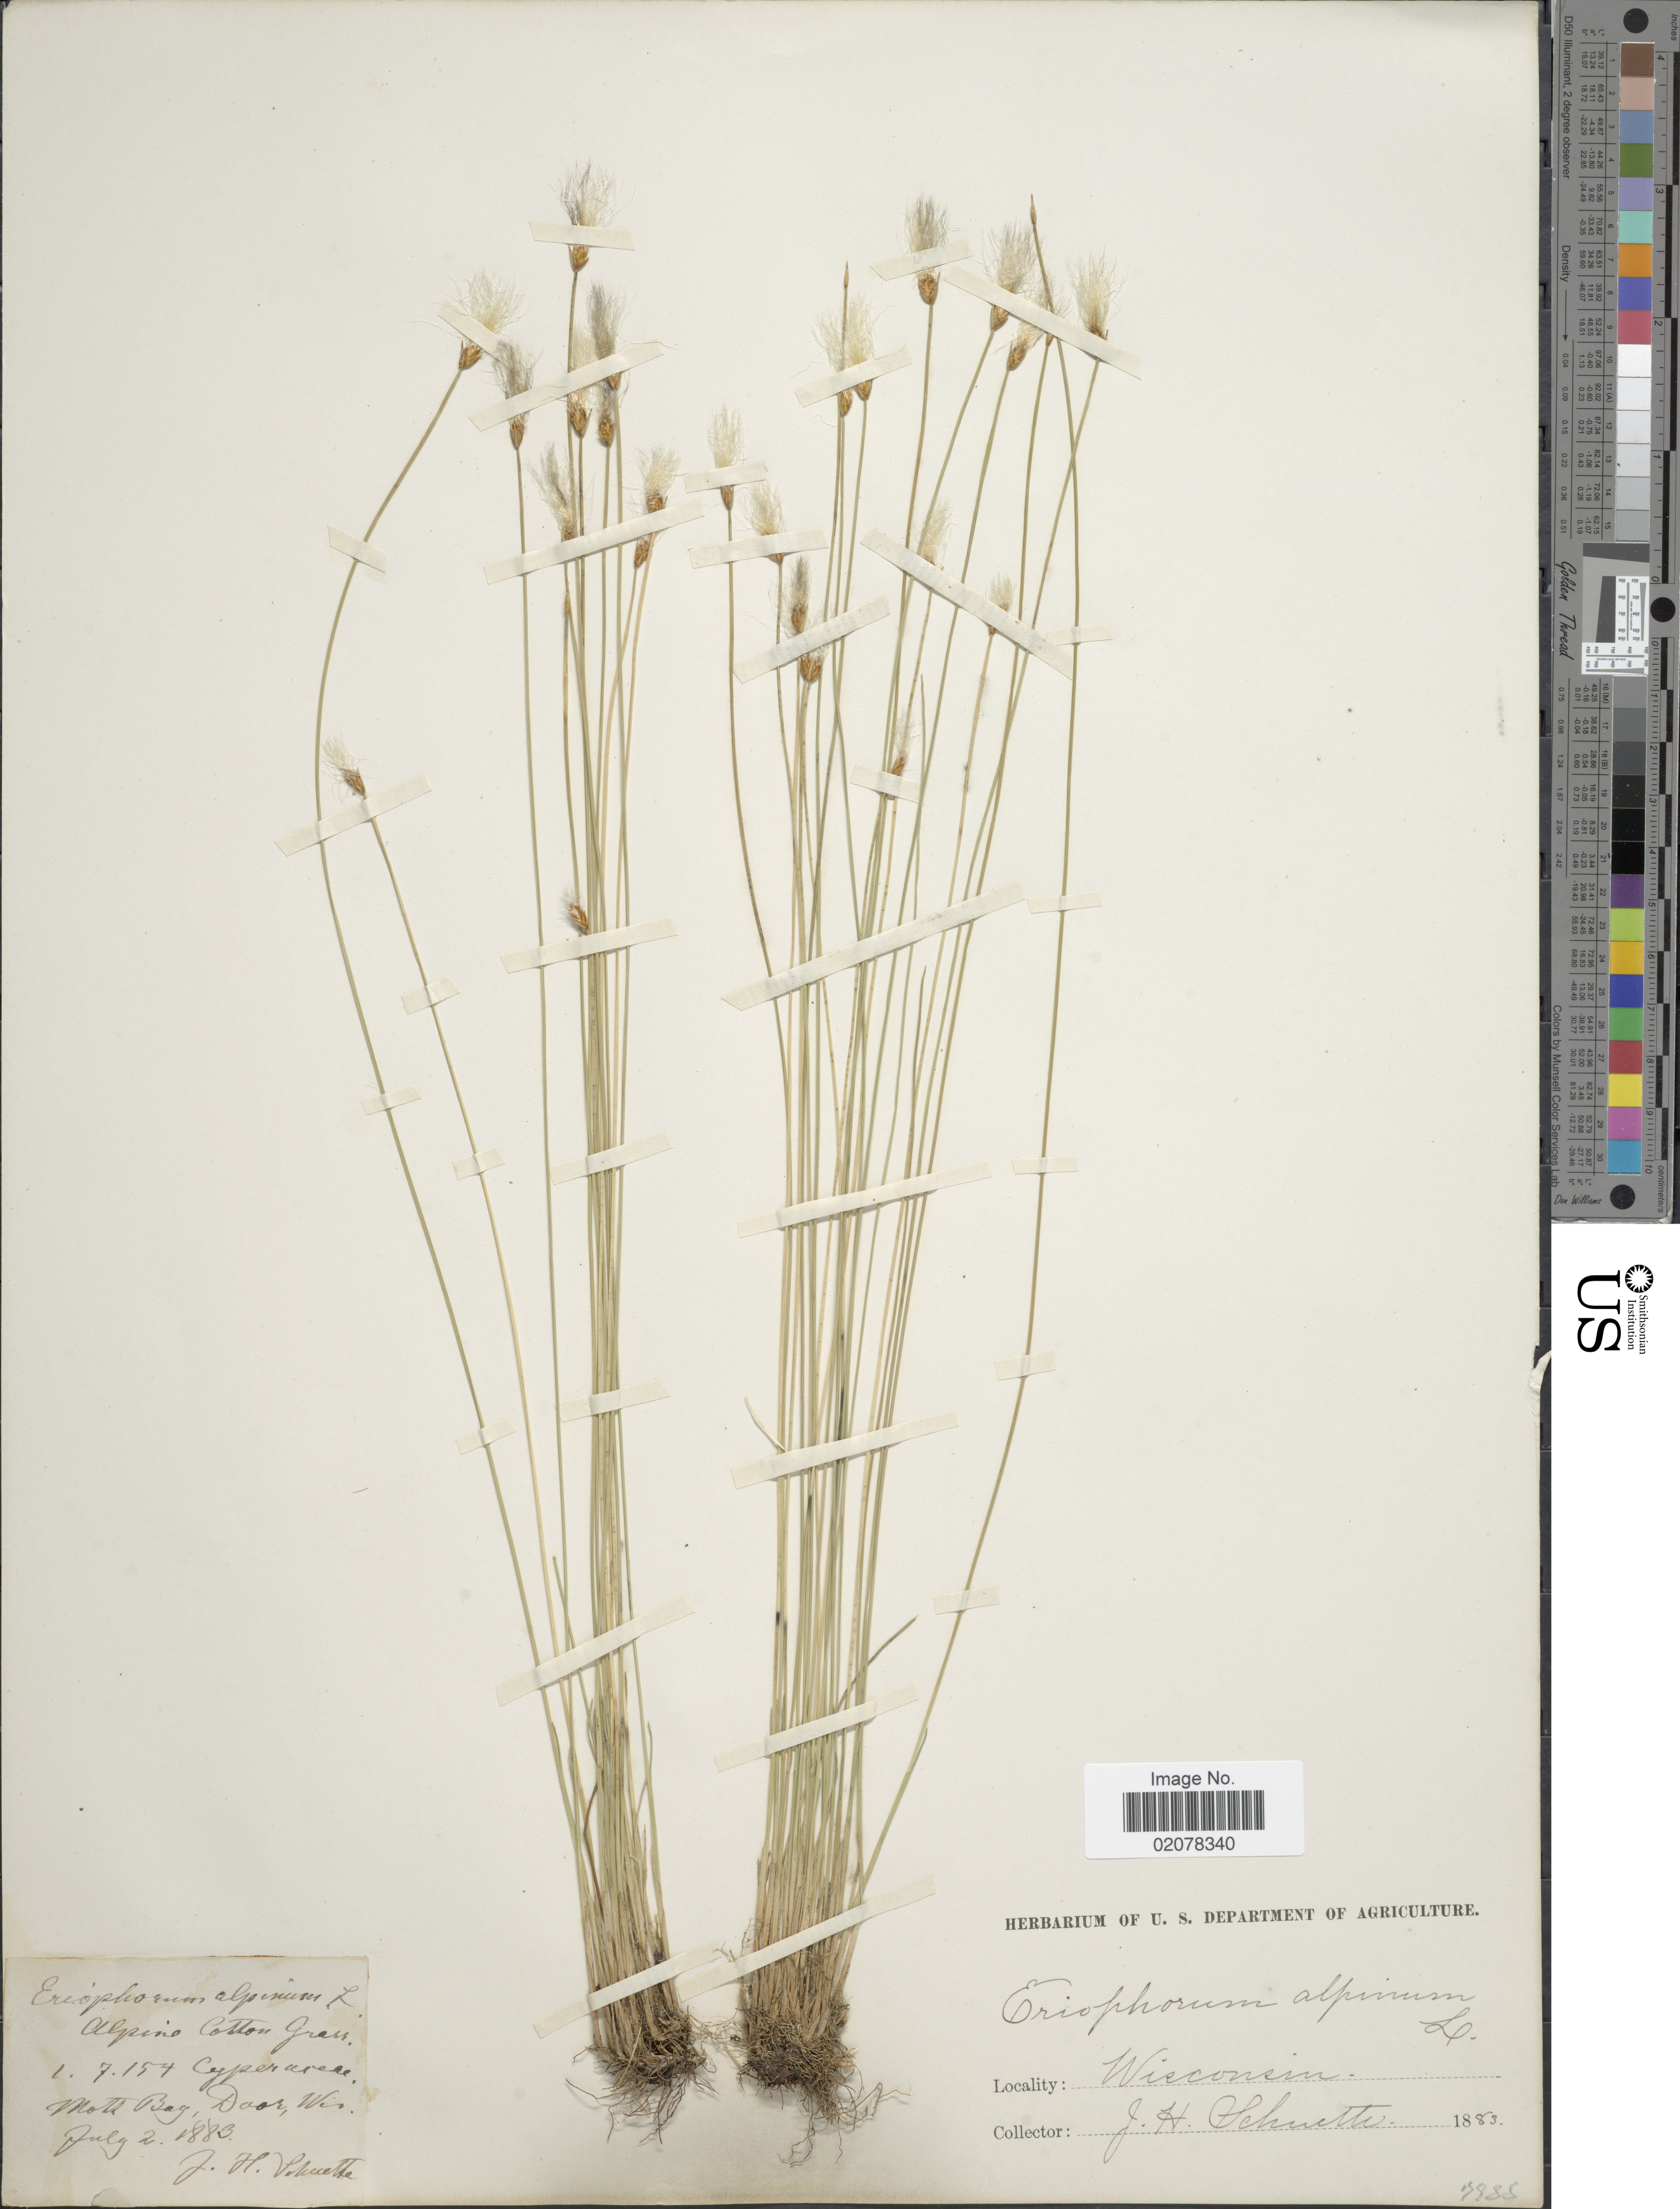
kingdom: Plantae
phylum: Tracheophyta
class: Liliopsida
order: Poales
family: Cyperaceae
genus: Trichophorum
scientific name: Trichophorum alpinum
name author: (L.) Pers.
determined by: Strong, M. T., (US), Smithsonian Institution - National Museum of Natural History (UNITED STATES)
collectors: J. H. Schuette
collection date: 1883-07-02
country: United States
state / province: Wisconsin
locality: North Bay, Door